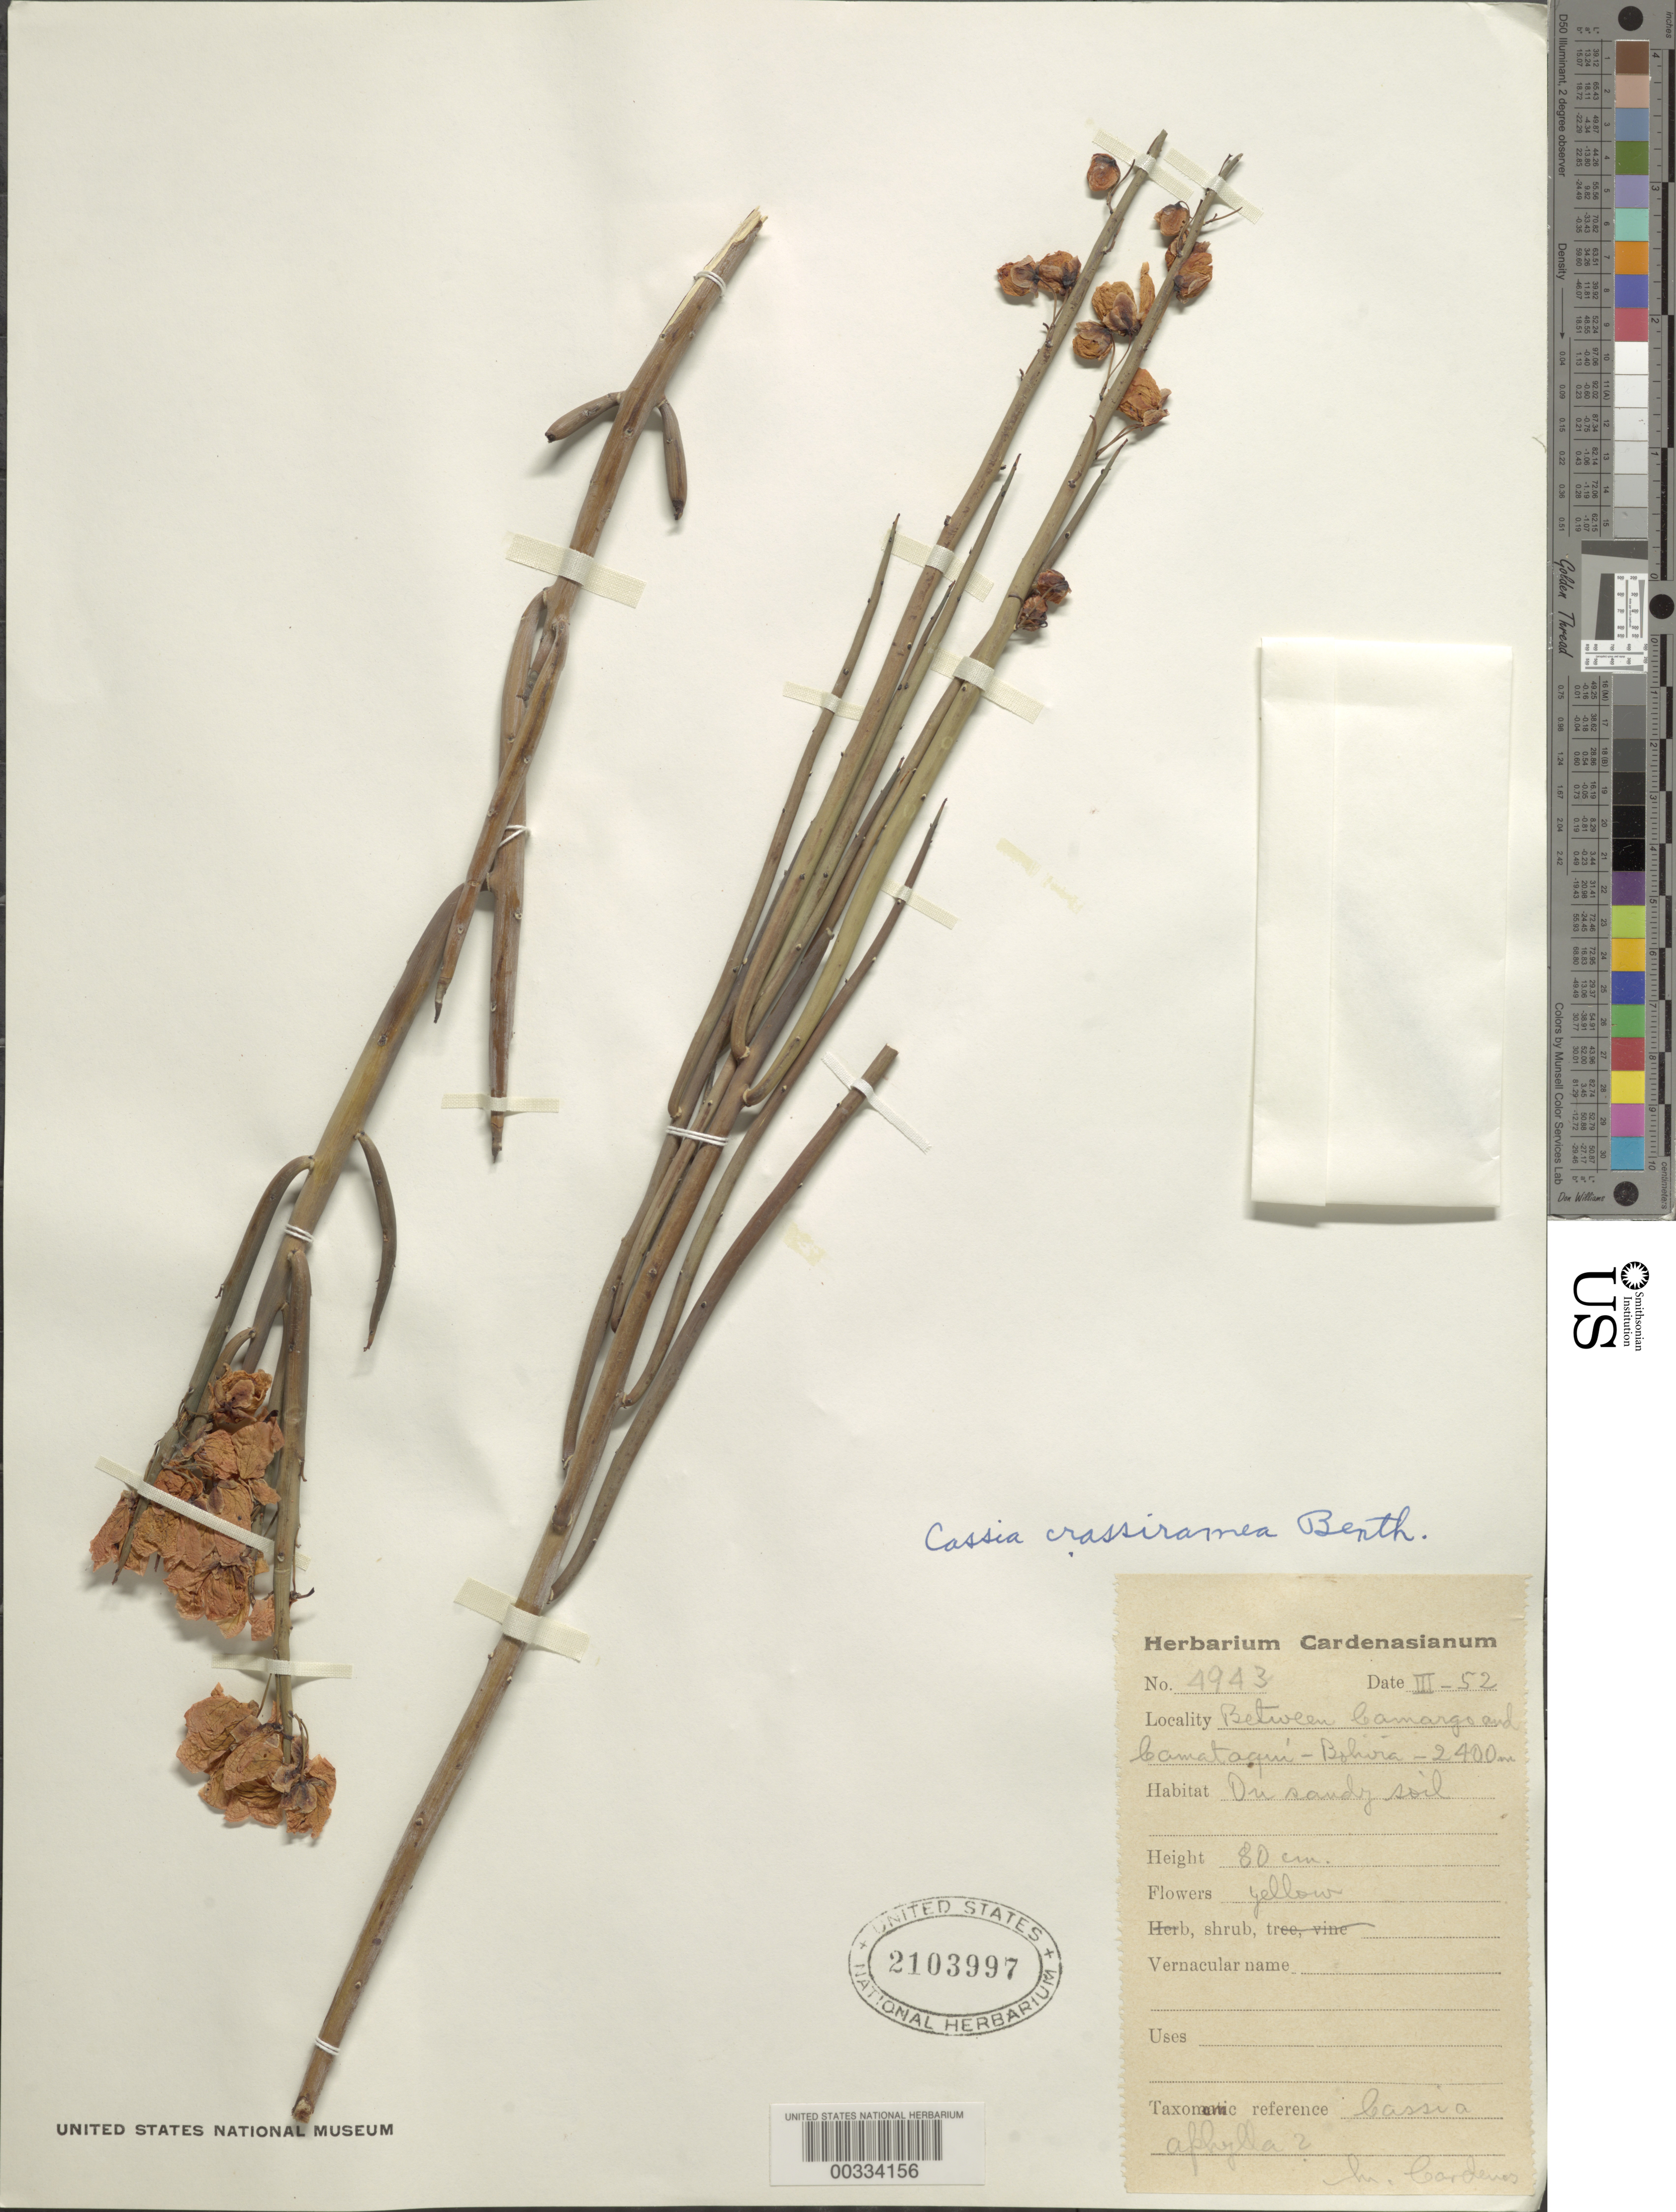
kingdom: Plantae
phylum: Tracheophyta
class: Magnoliopsida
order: Fabales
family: Fabaceae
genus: Senna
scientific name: Senna crassiramea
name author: (Benth.) H.S. Irwin & Barneby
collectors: M. Cárdenas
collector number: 4943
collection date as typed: Mar 1952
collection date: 1952-03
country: Bolivia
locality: Between Camargo and Camataqui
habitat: Sandy soil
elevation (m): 2400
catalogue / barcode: US 2103997